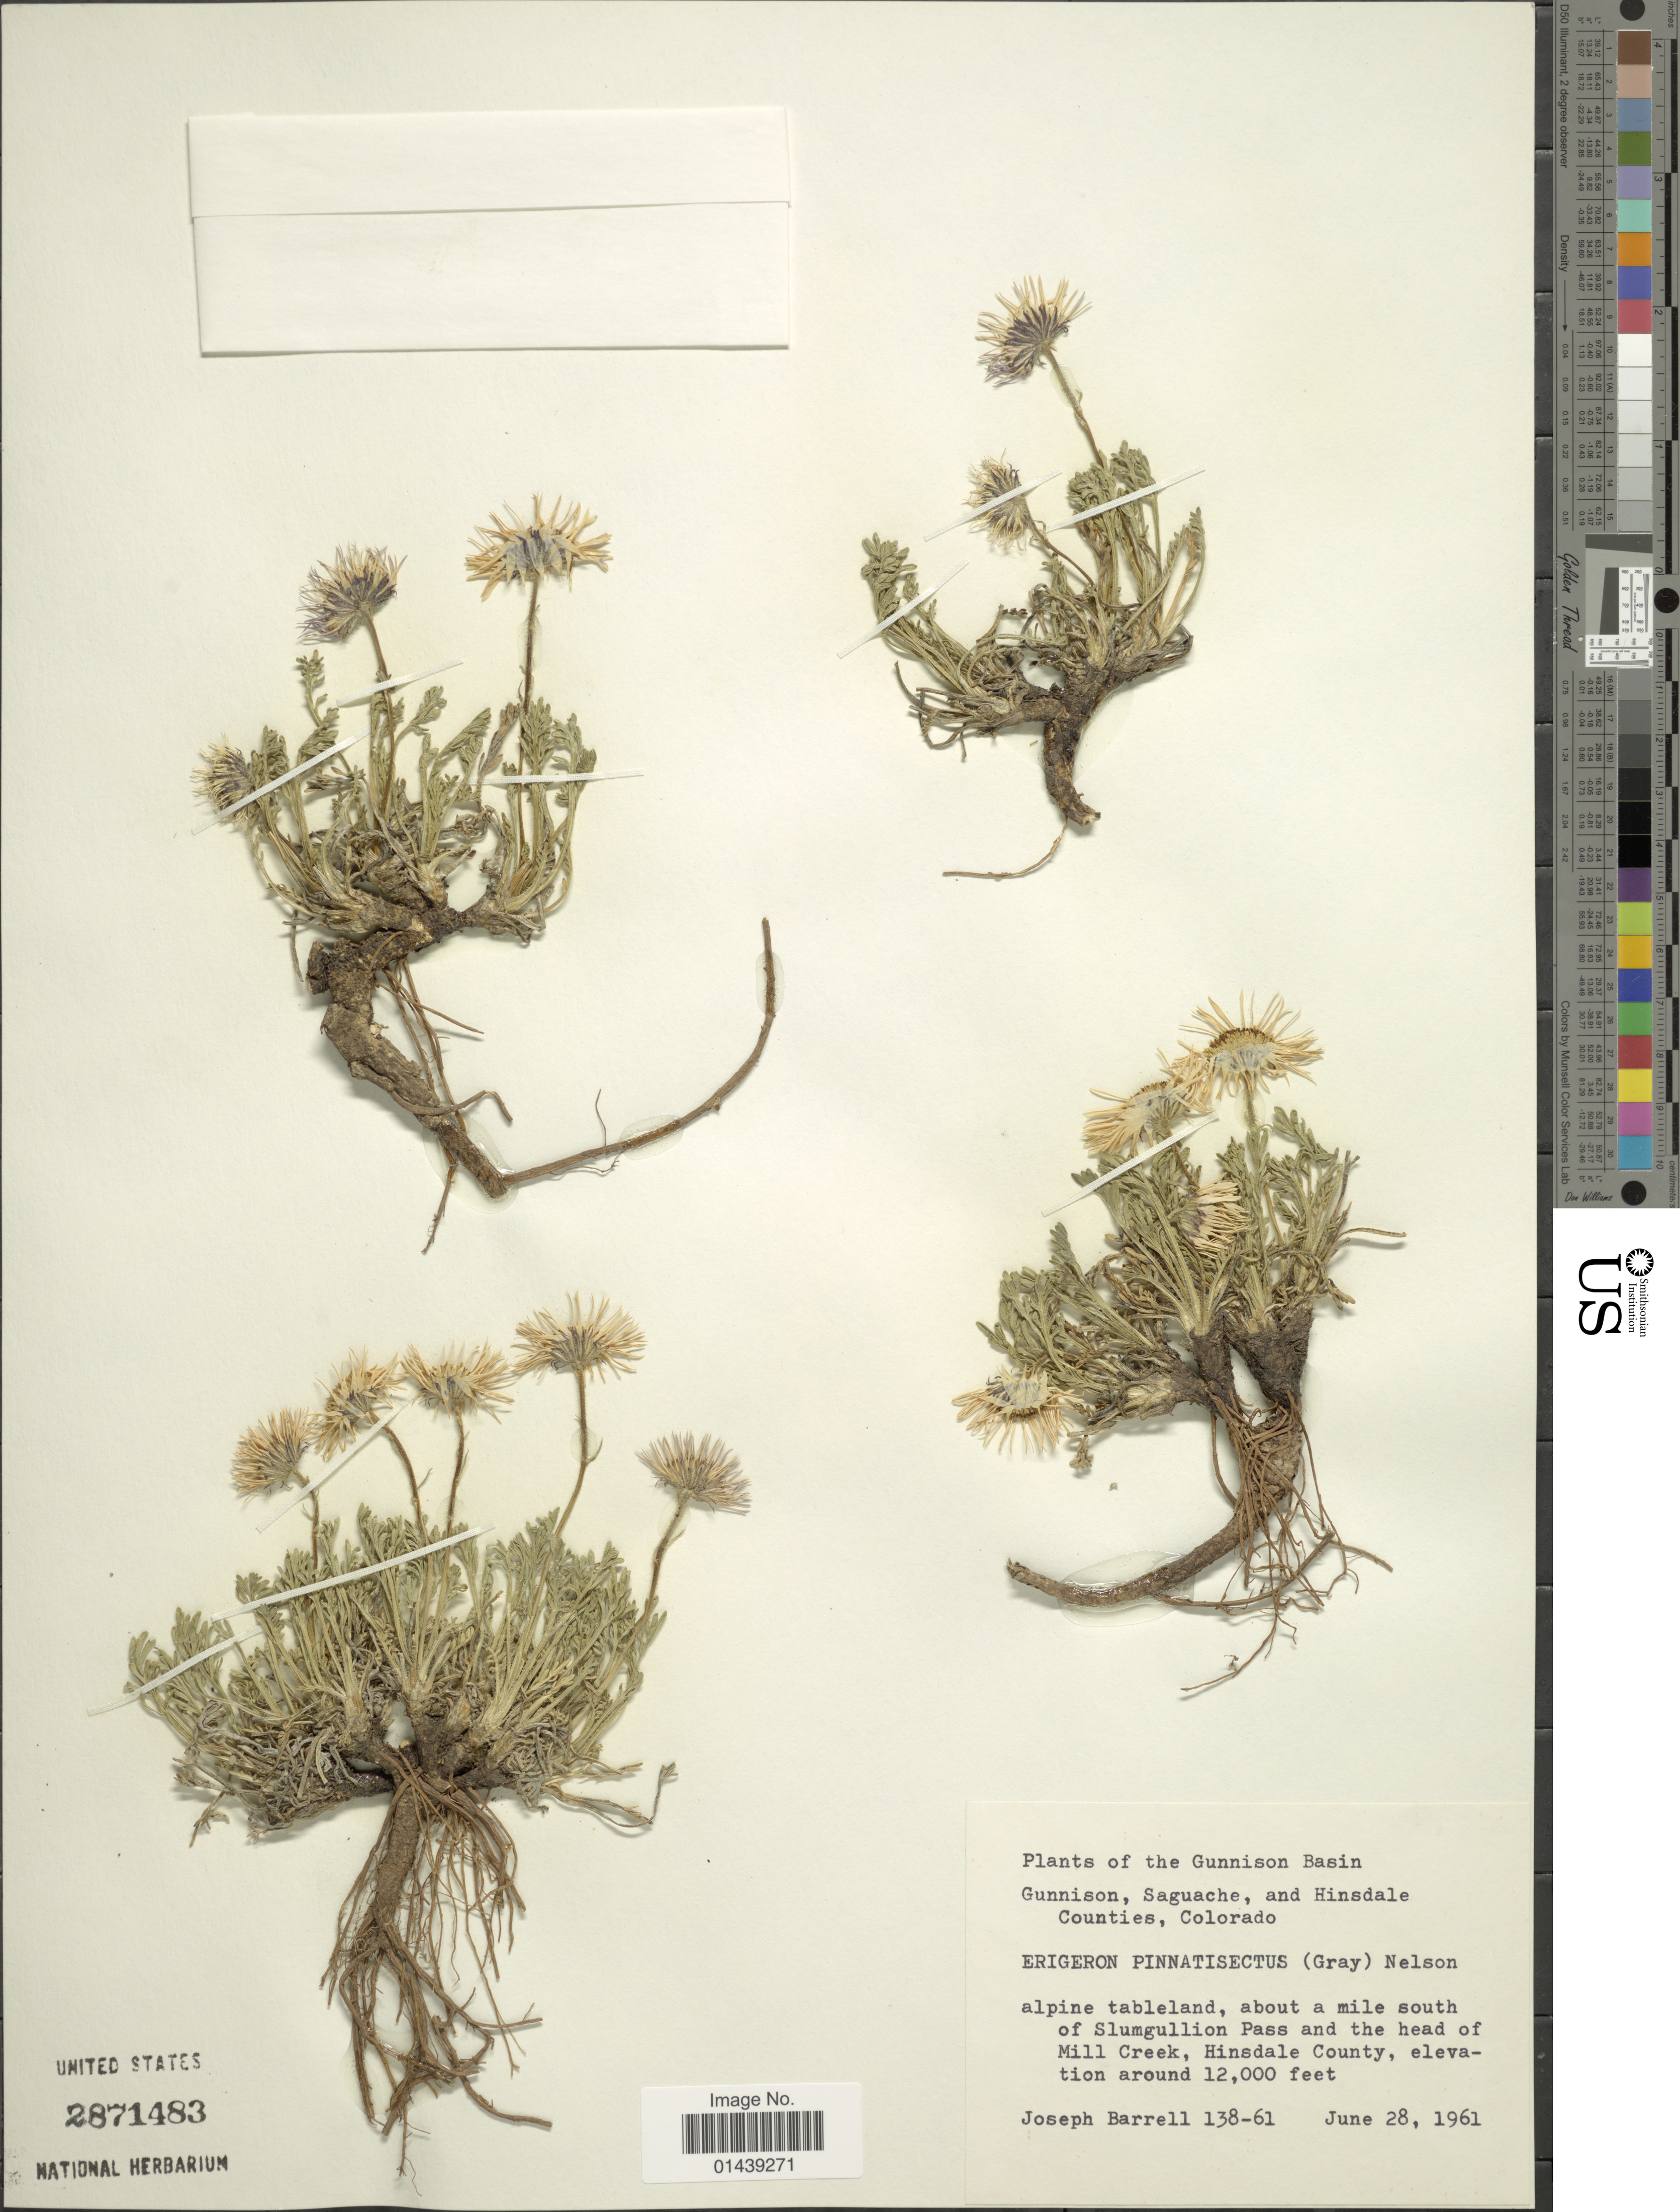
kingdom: Plantae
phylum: Tracheophyta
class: Magnoliopsida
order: Asterales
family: Asteraceae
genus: Erigeron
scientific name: Erigeron pinnatisectus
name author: (A. Gray) A. Nelson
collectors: J. Barrell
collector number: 138-61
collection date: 1961-06-28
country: United States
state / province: Colorado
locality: Gunnison Basin. About a mile south of Slumgullion Pass and the head of Mill Creek, Hinsdale County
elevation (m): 3658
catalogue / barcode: US 2871483